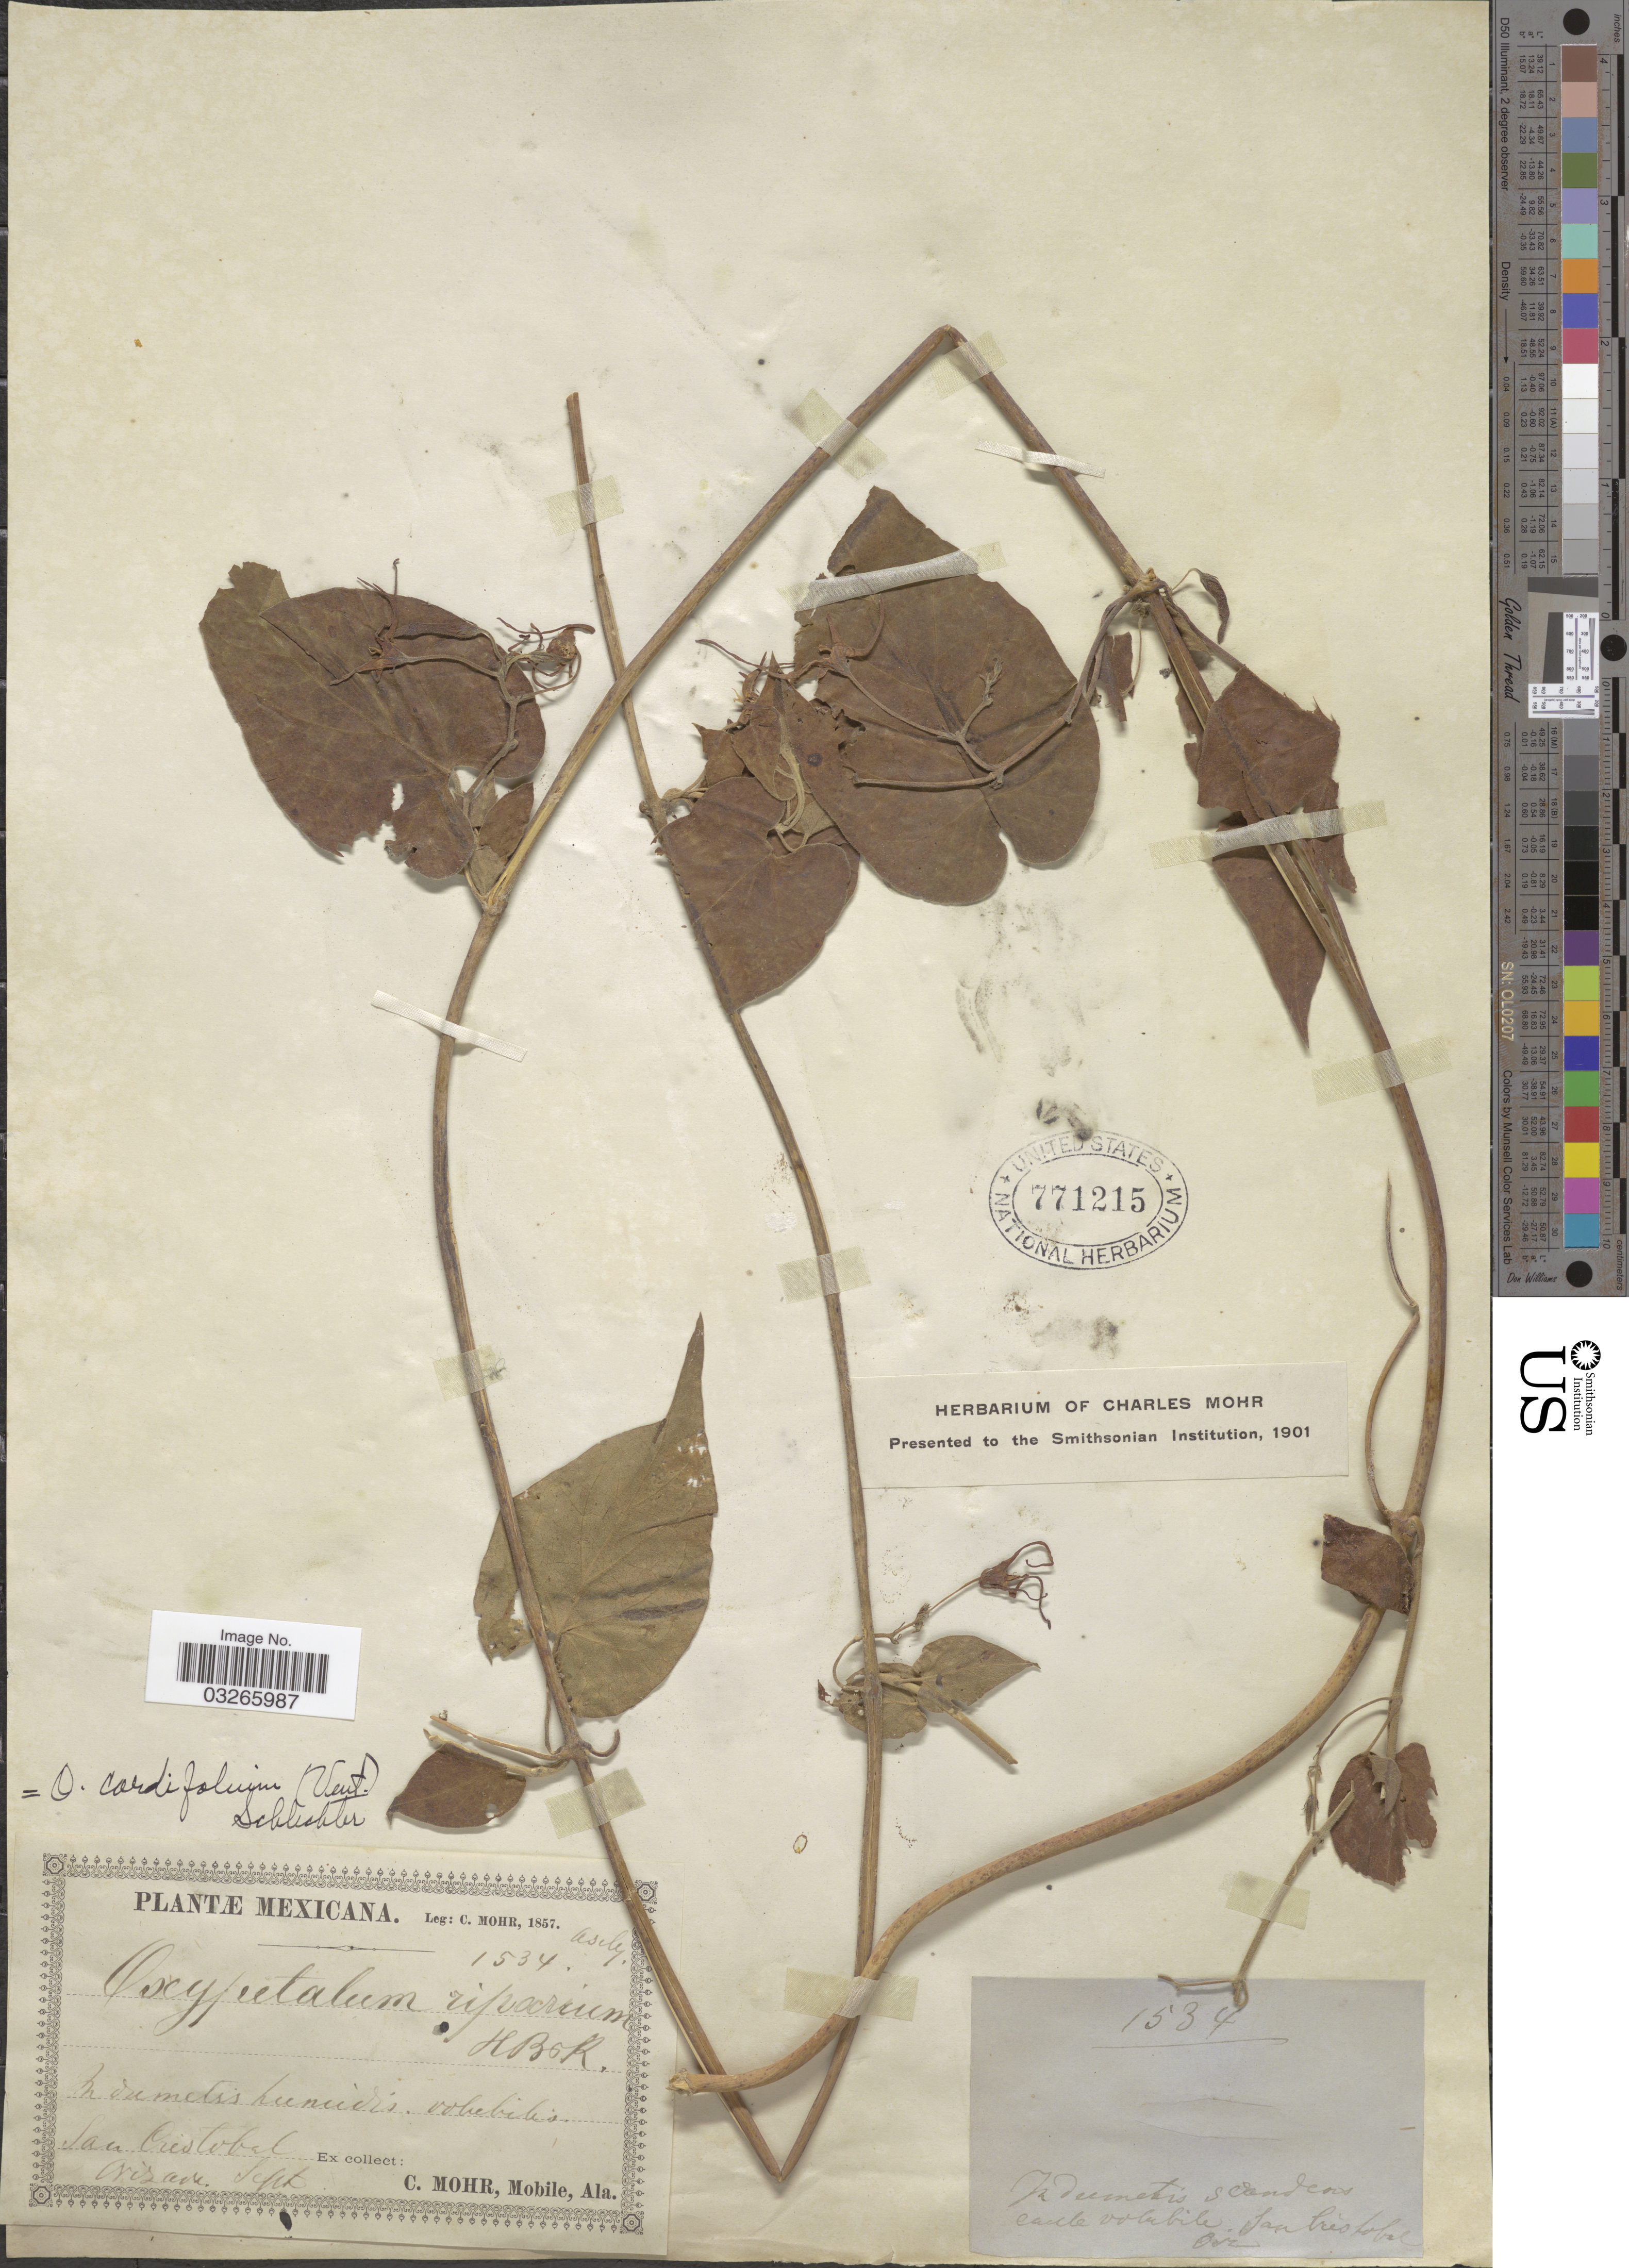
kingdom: Plantae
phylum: Tracheophyta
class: Magnoliopsida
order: Gentianales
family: Apocynaceae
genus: Oxypetalum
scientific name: Oxypetalum cordifolium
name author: (Vent.) Schltr.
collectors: C. Mohr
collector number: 1534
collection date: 1857-09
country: Mexico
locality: San Cristobal. Orizaba.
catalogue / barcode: US 771215